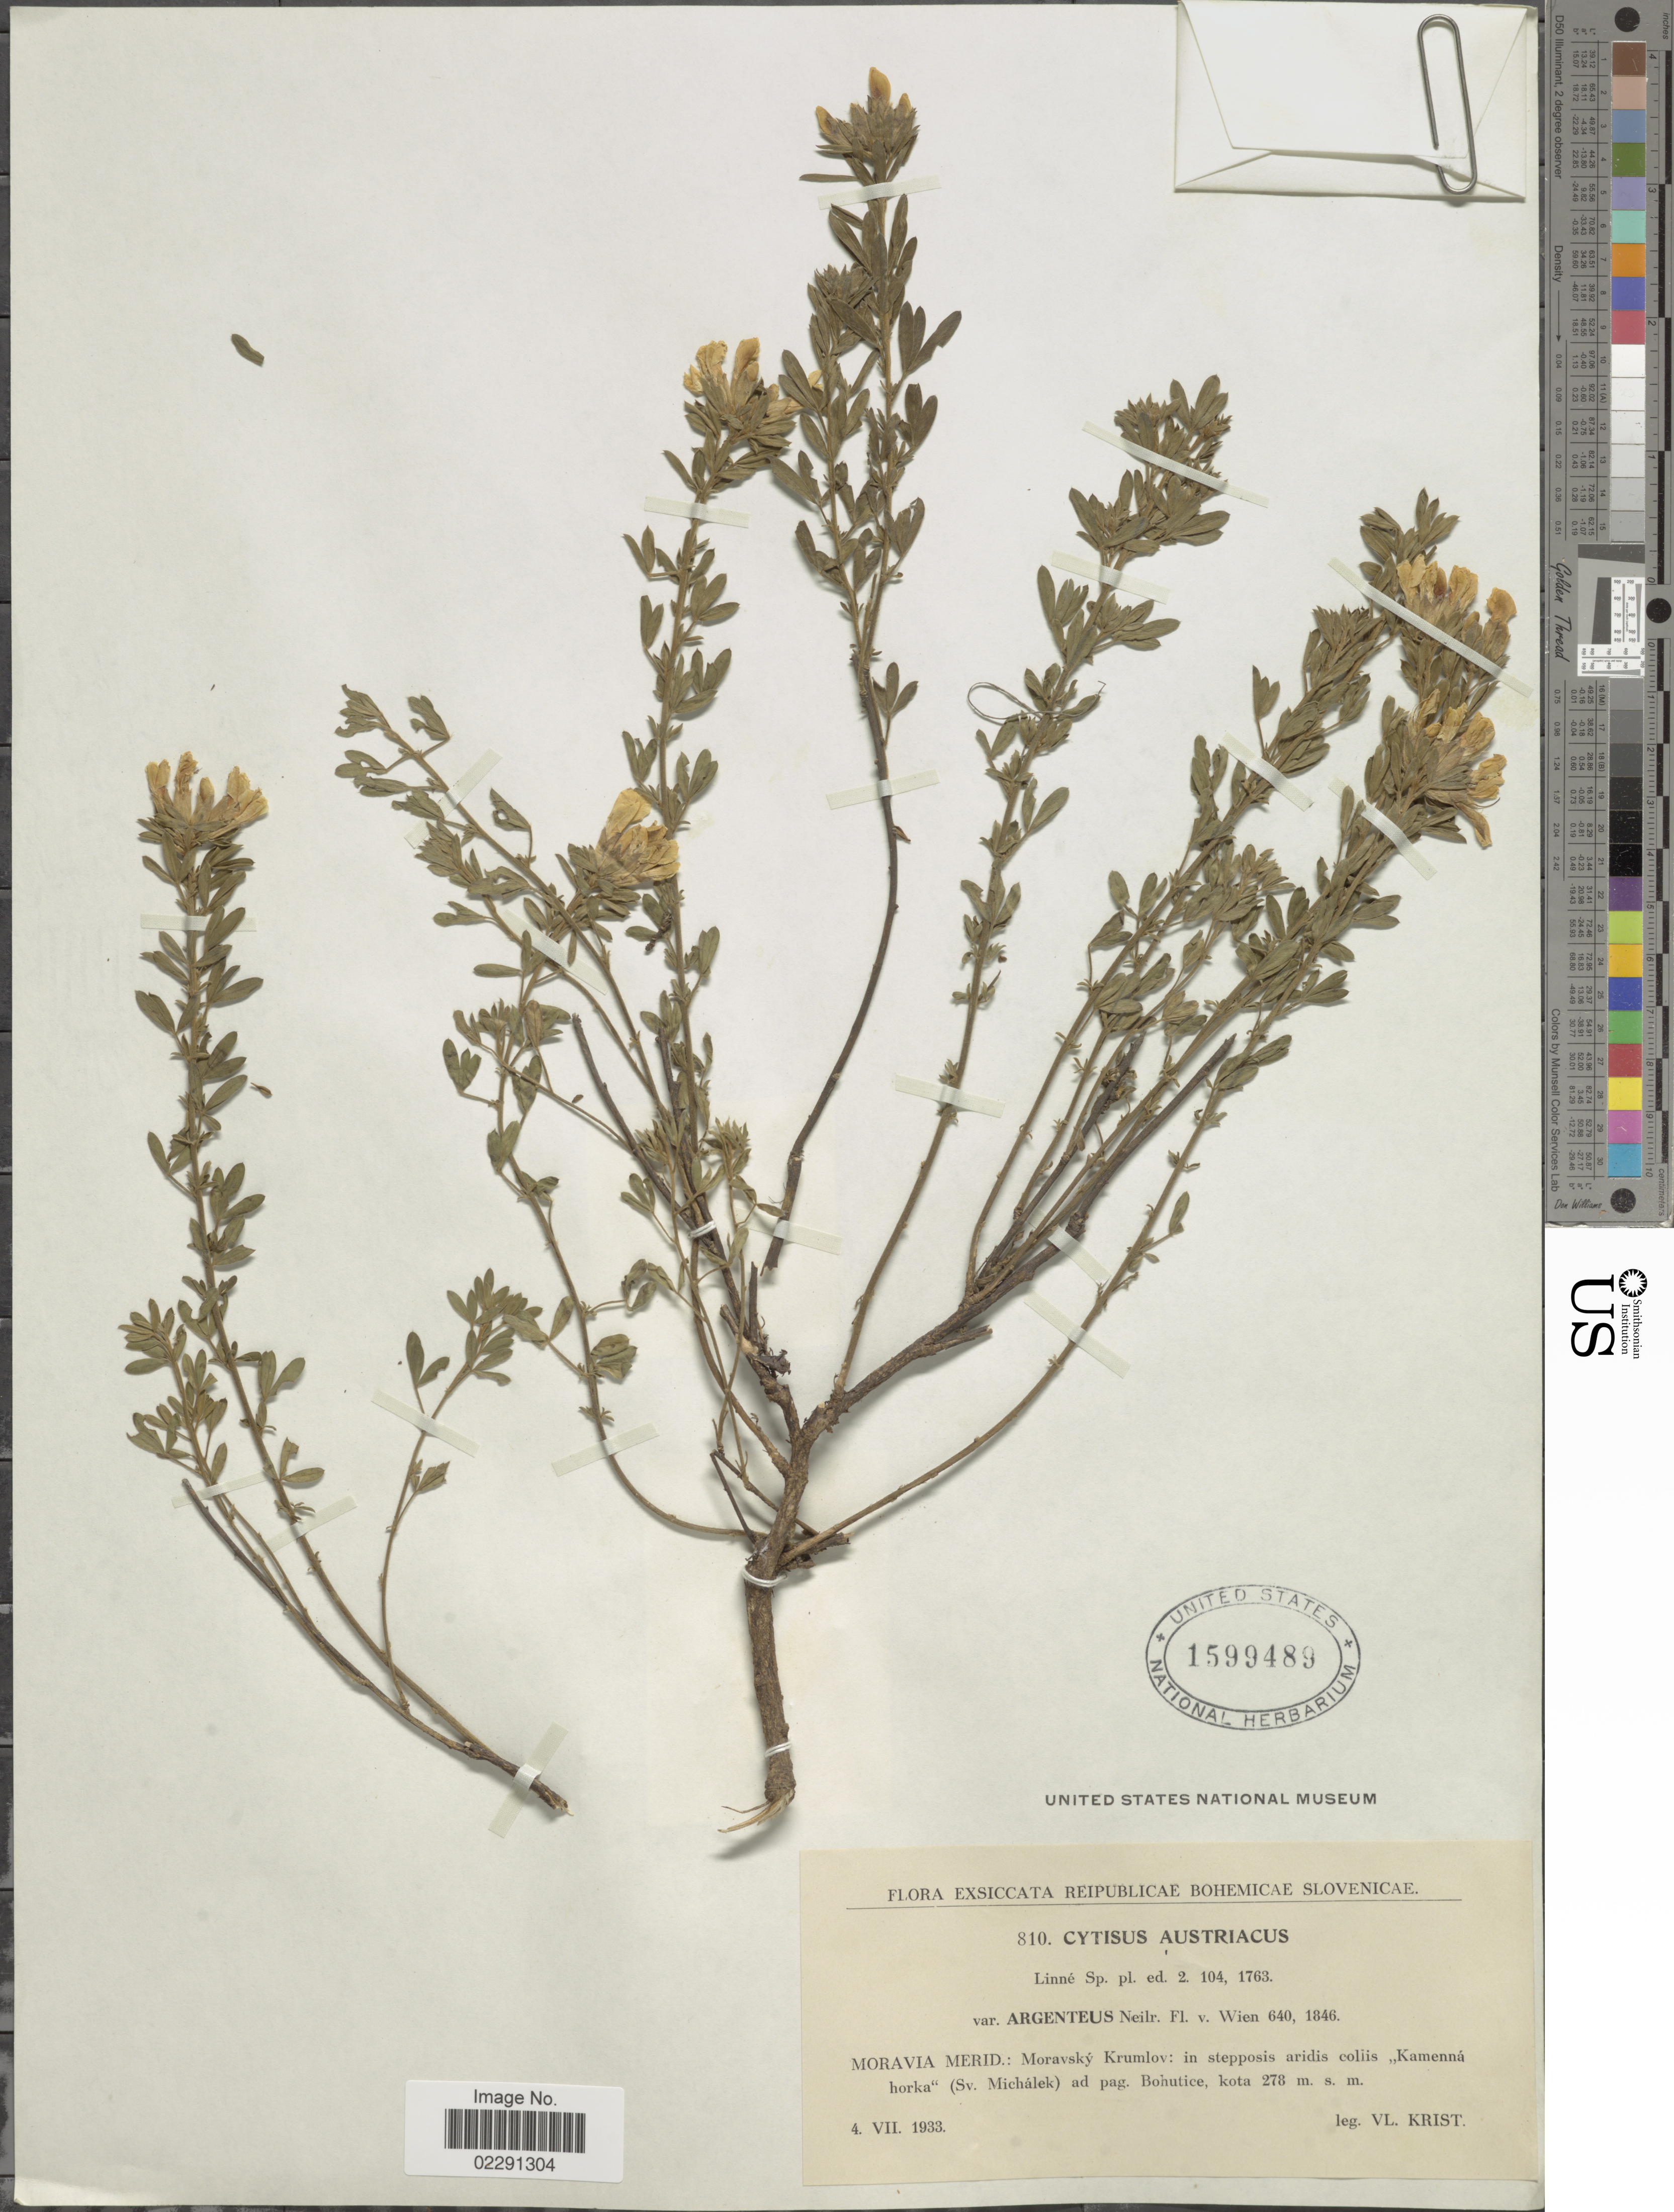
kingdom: Plantae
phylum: Tracheophyta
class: Magnoliopsida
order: Fabales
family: Fabaceae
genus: Cytisus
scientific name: Cytisus austriacus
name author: L.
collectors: V. Krist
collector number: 810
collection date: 1933-07-04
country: Czechia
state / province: Moravian-Silesian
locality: Exsiccata Reipublicae Bohemicae Slovenicae, Moravia merid.: Moravsky Krumlov: in stepposis aridis collis "Kamenna horka"(Sv. Michalek) ad pag. Bohutice.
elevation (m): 278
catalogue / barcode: US 1599489